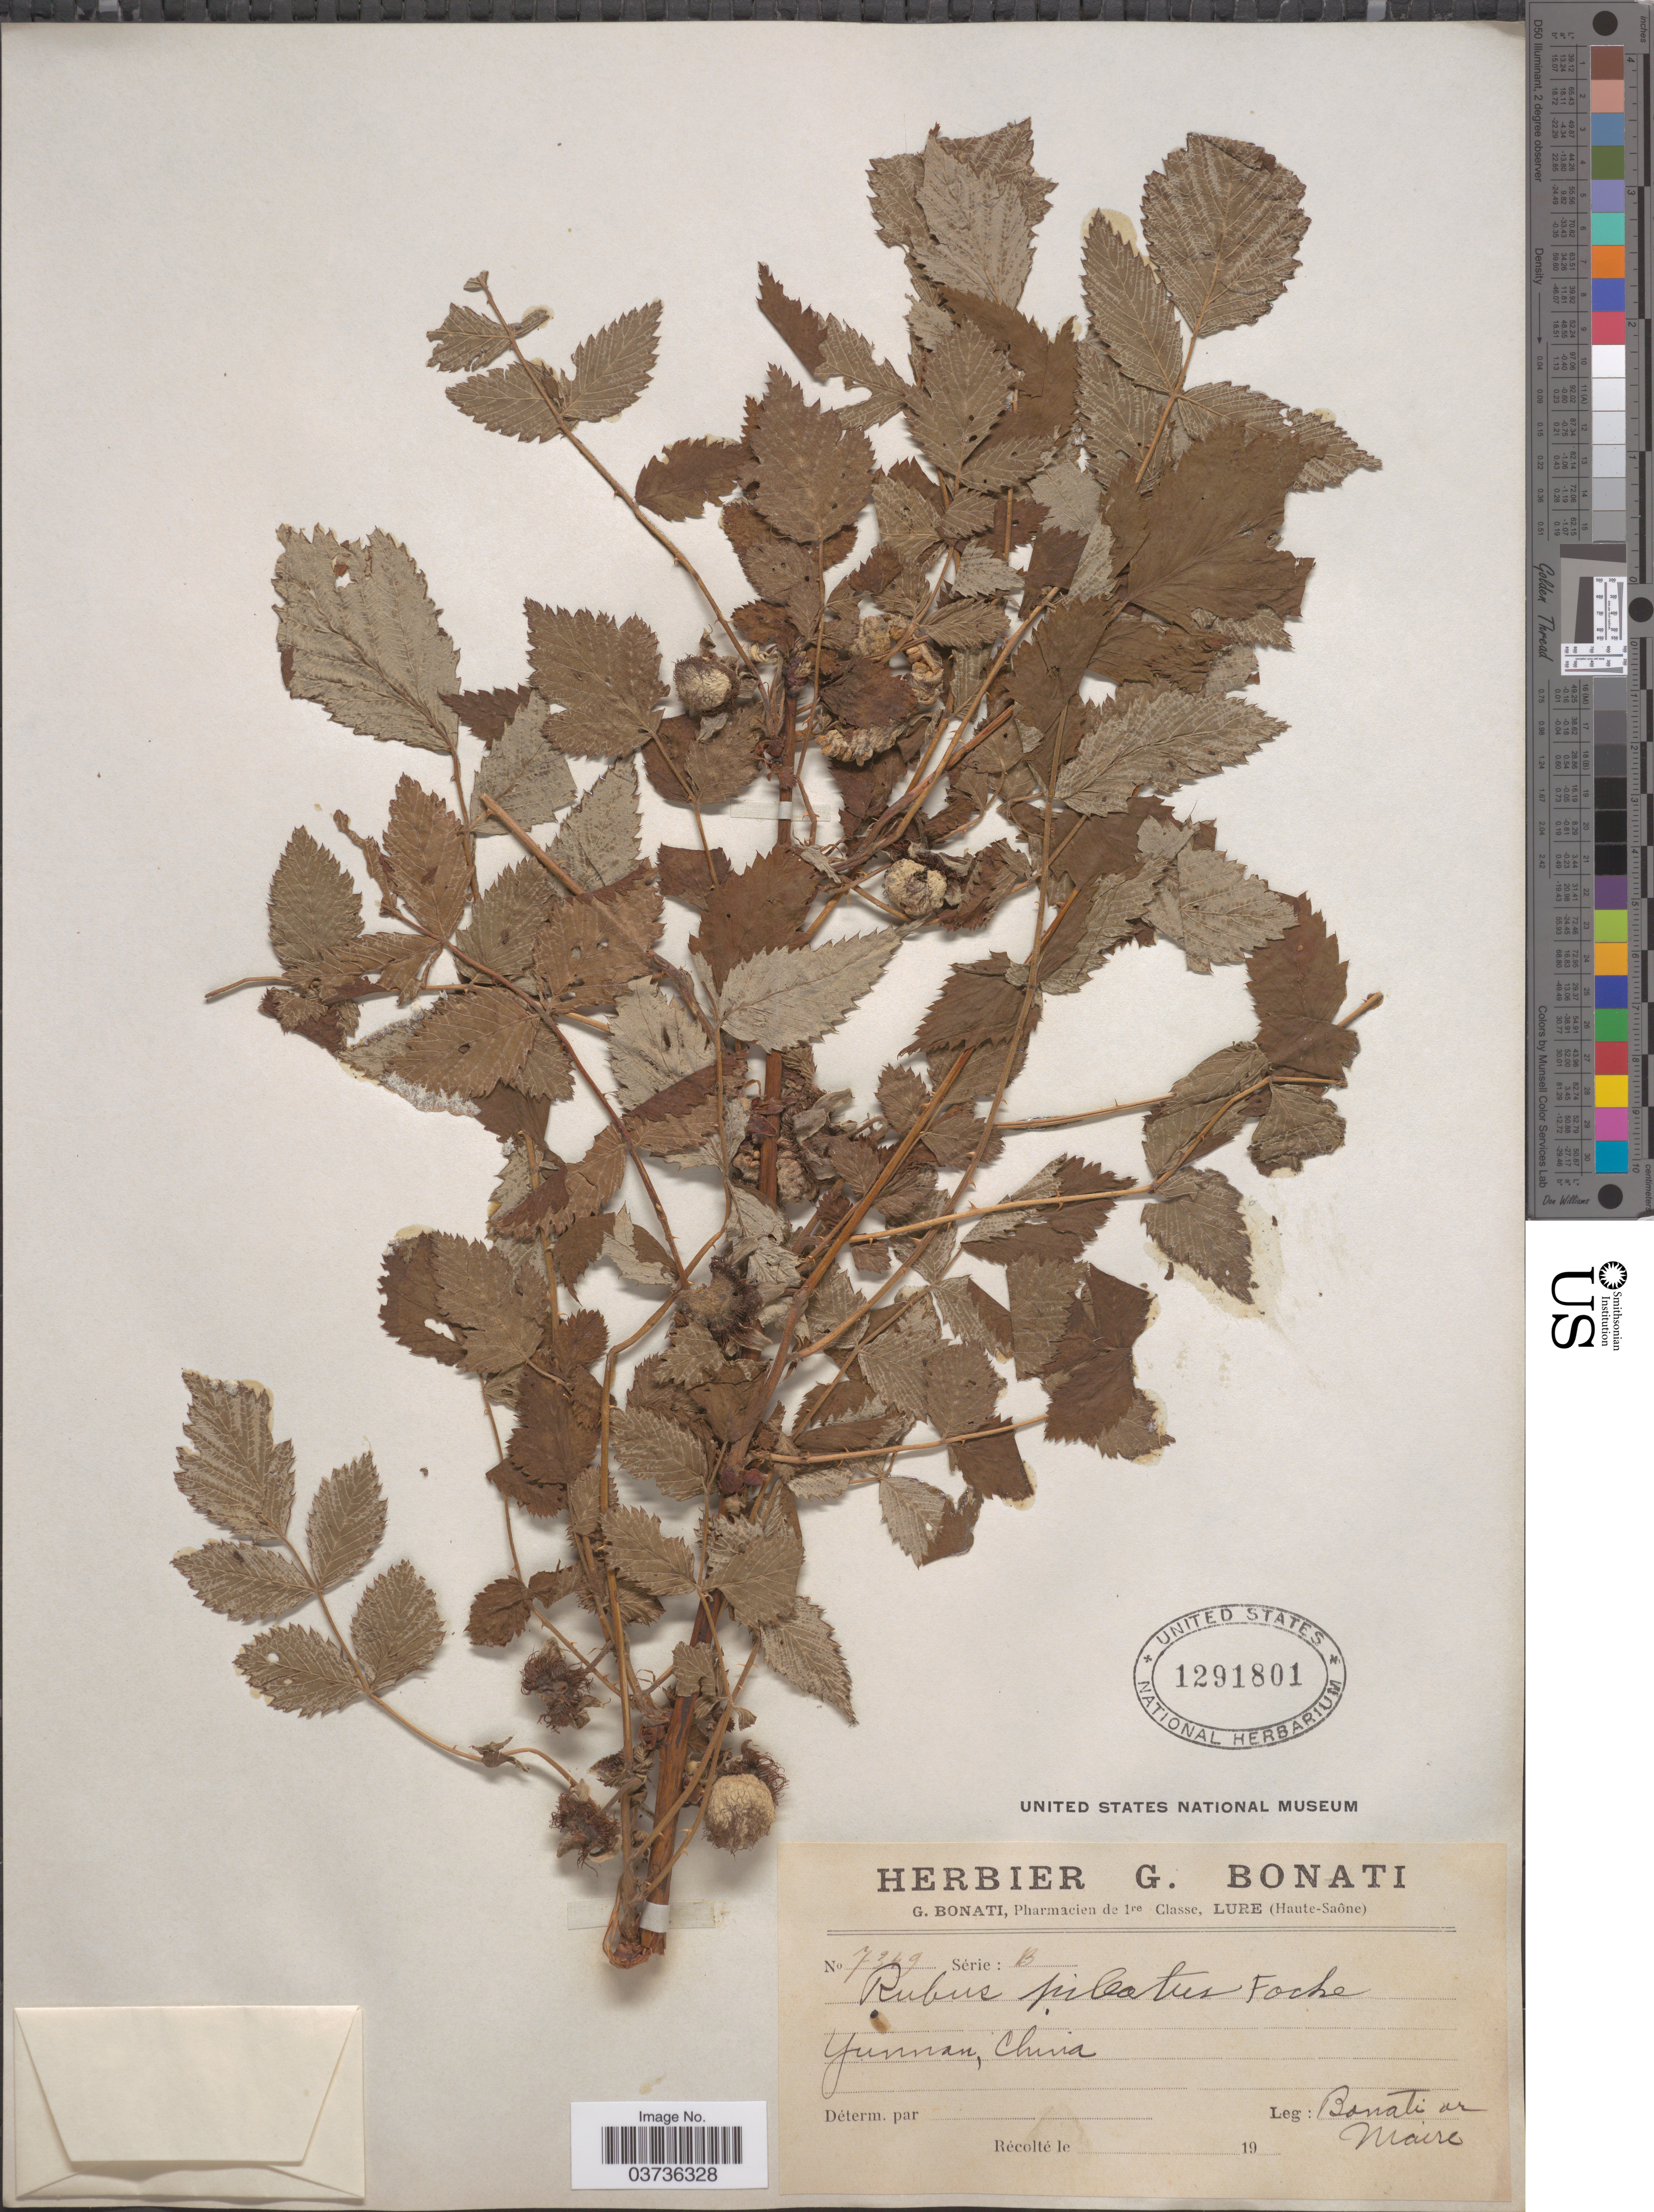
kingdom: Plantae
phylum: Tracheophyta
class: Magnoliopsida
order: Rosales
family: Rosaceae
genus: Rubus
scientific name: Rubus pileatus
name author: Focke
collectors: -. Bonati & Maire, --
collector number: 7349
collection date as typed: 19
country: China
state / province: Yunnan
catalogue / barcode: US 1291801